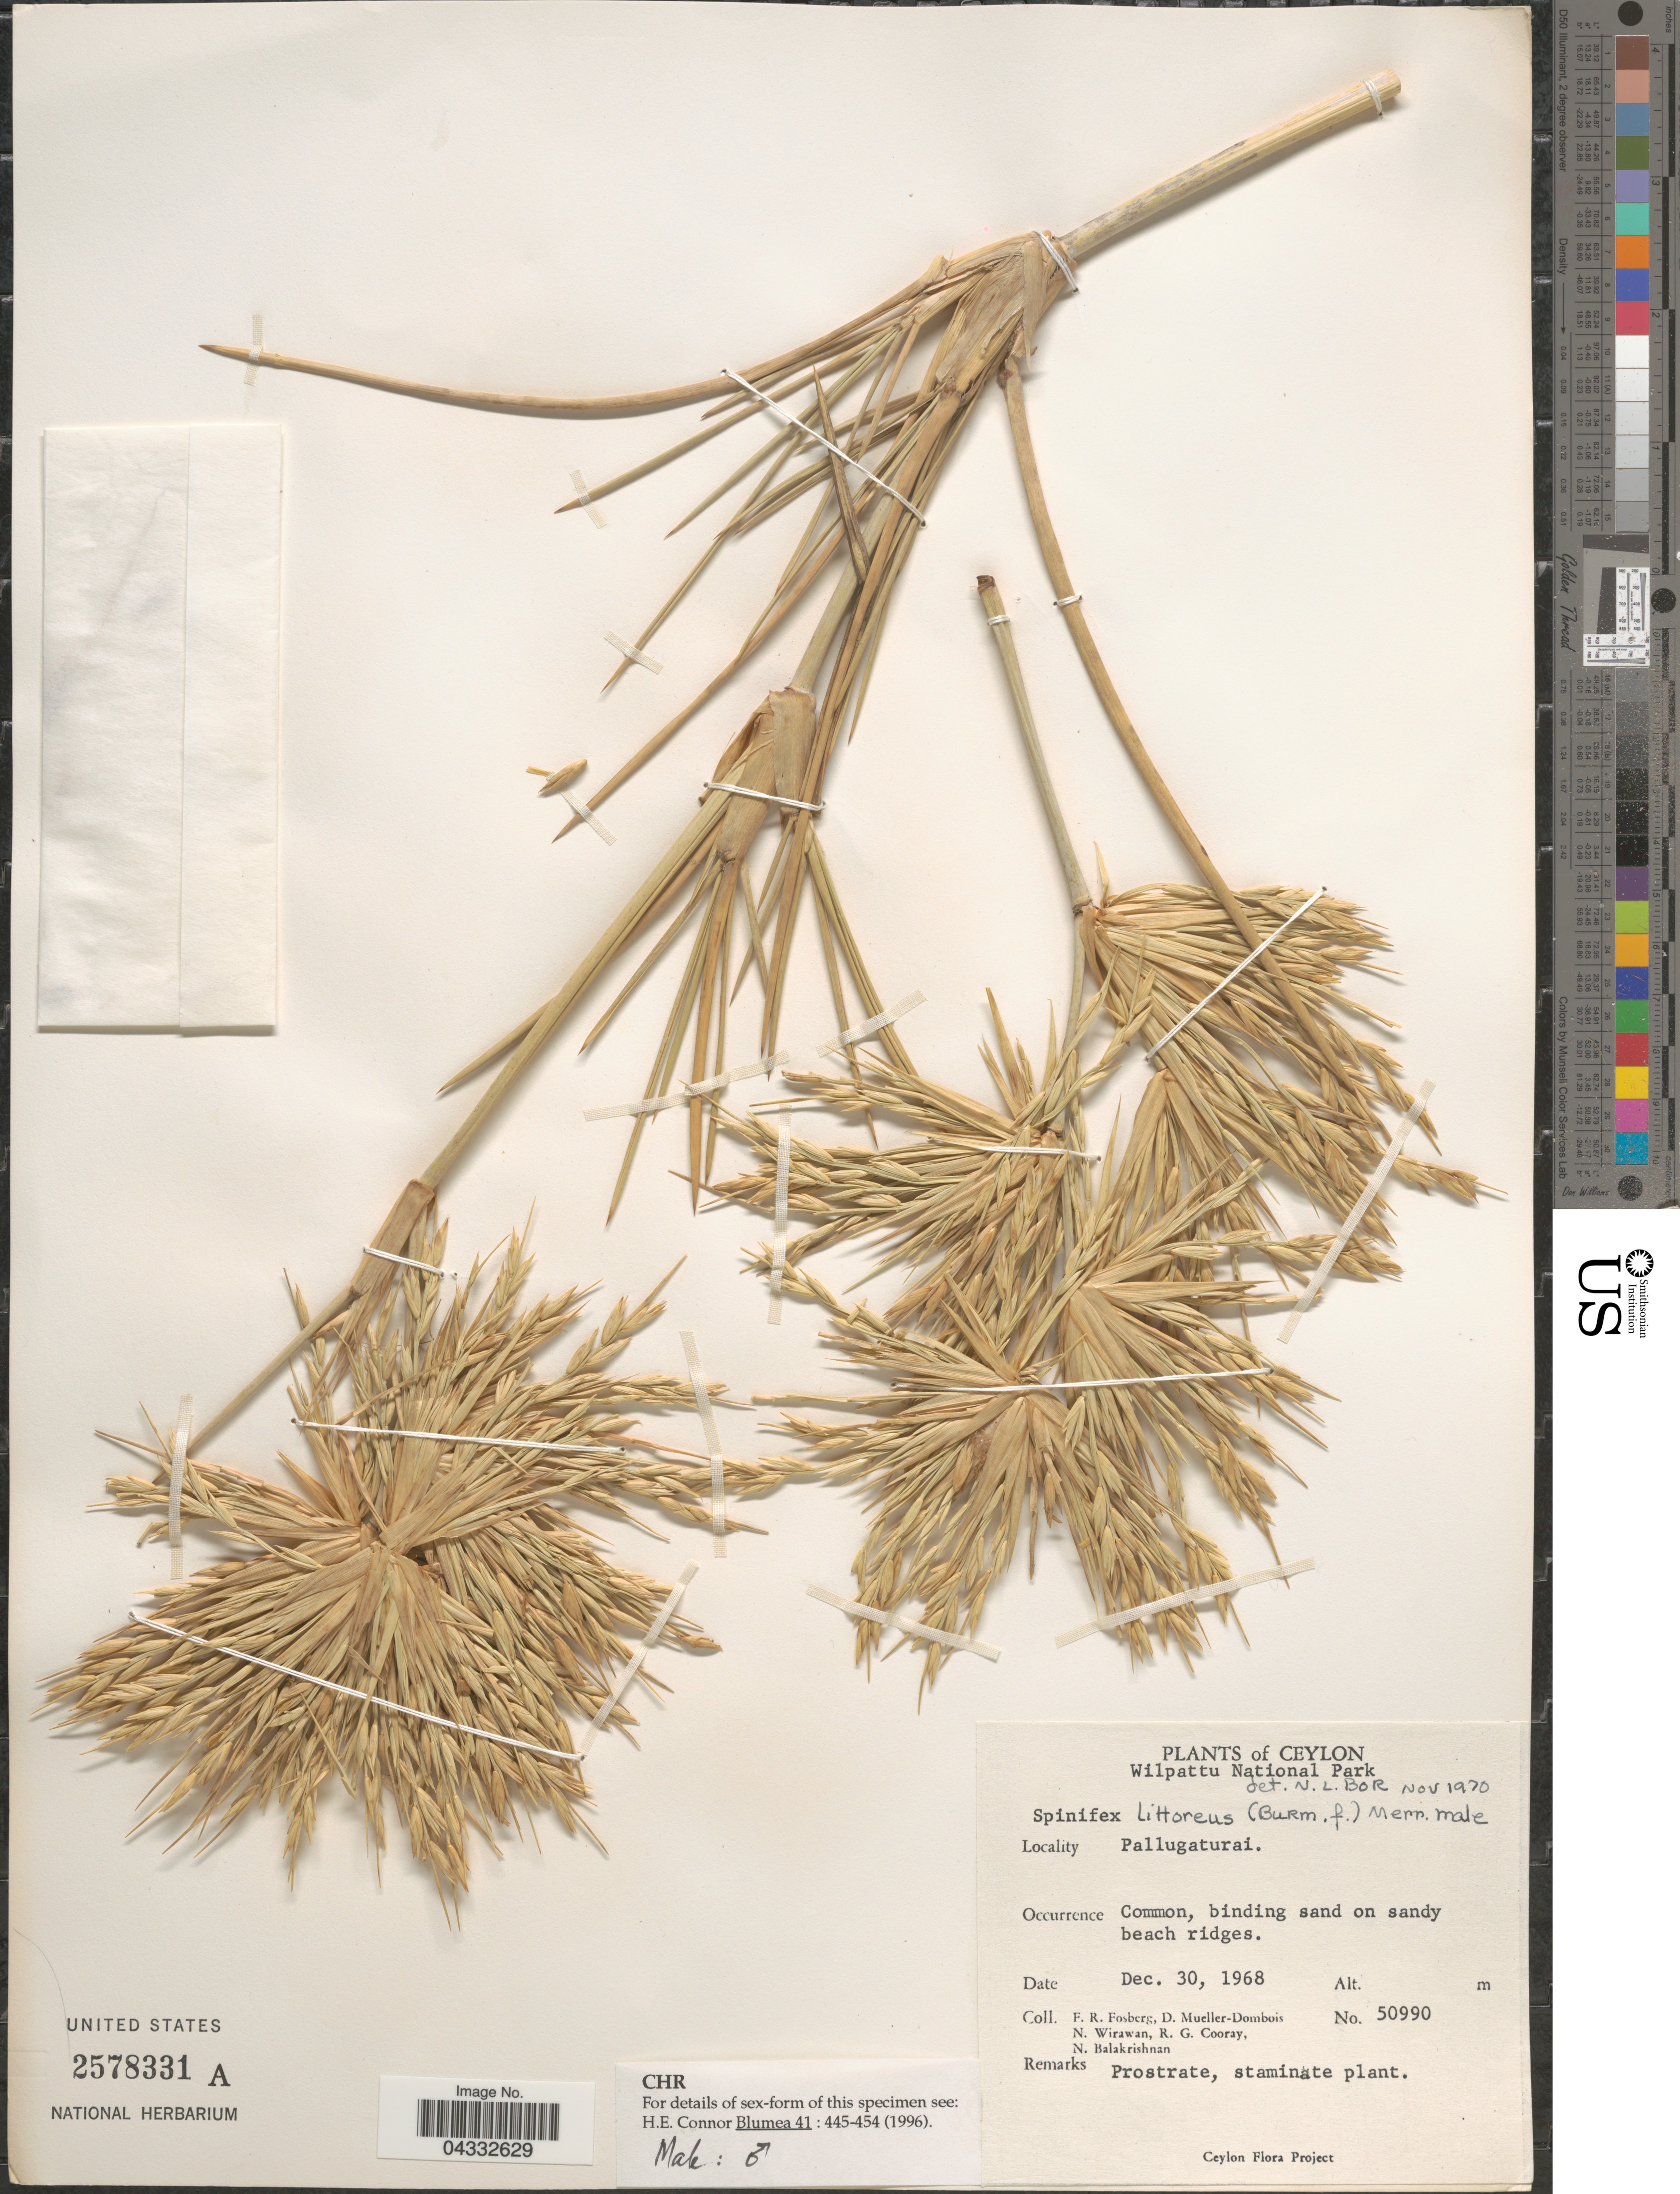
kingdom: Plantae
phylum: Tracheophyta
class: Liliopsida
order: Poales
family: Poaceae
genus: Spinifex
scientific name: Spinifex littoreus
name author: (Burm. f.) Merr.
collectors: F. R. Fosberg, D. Mueller-Dombois, N. Wirawan, R. Cooray & N. Balakrishnan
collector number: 50990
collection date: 1968-12-30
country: Sri Lanka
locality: Ceylon. Wilpattu National Park. Pallugaturai.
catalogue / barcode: US 2578331A